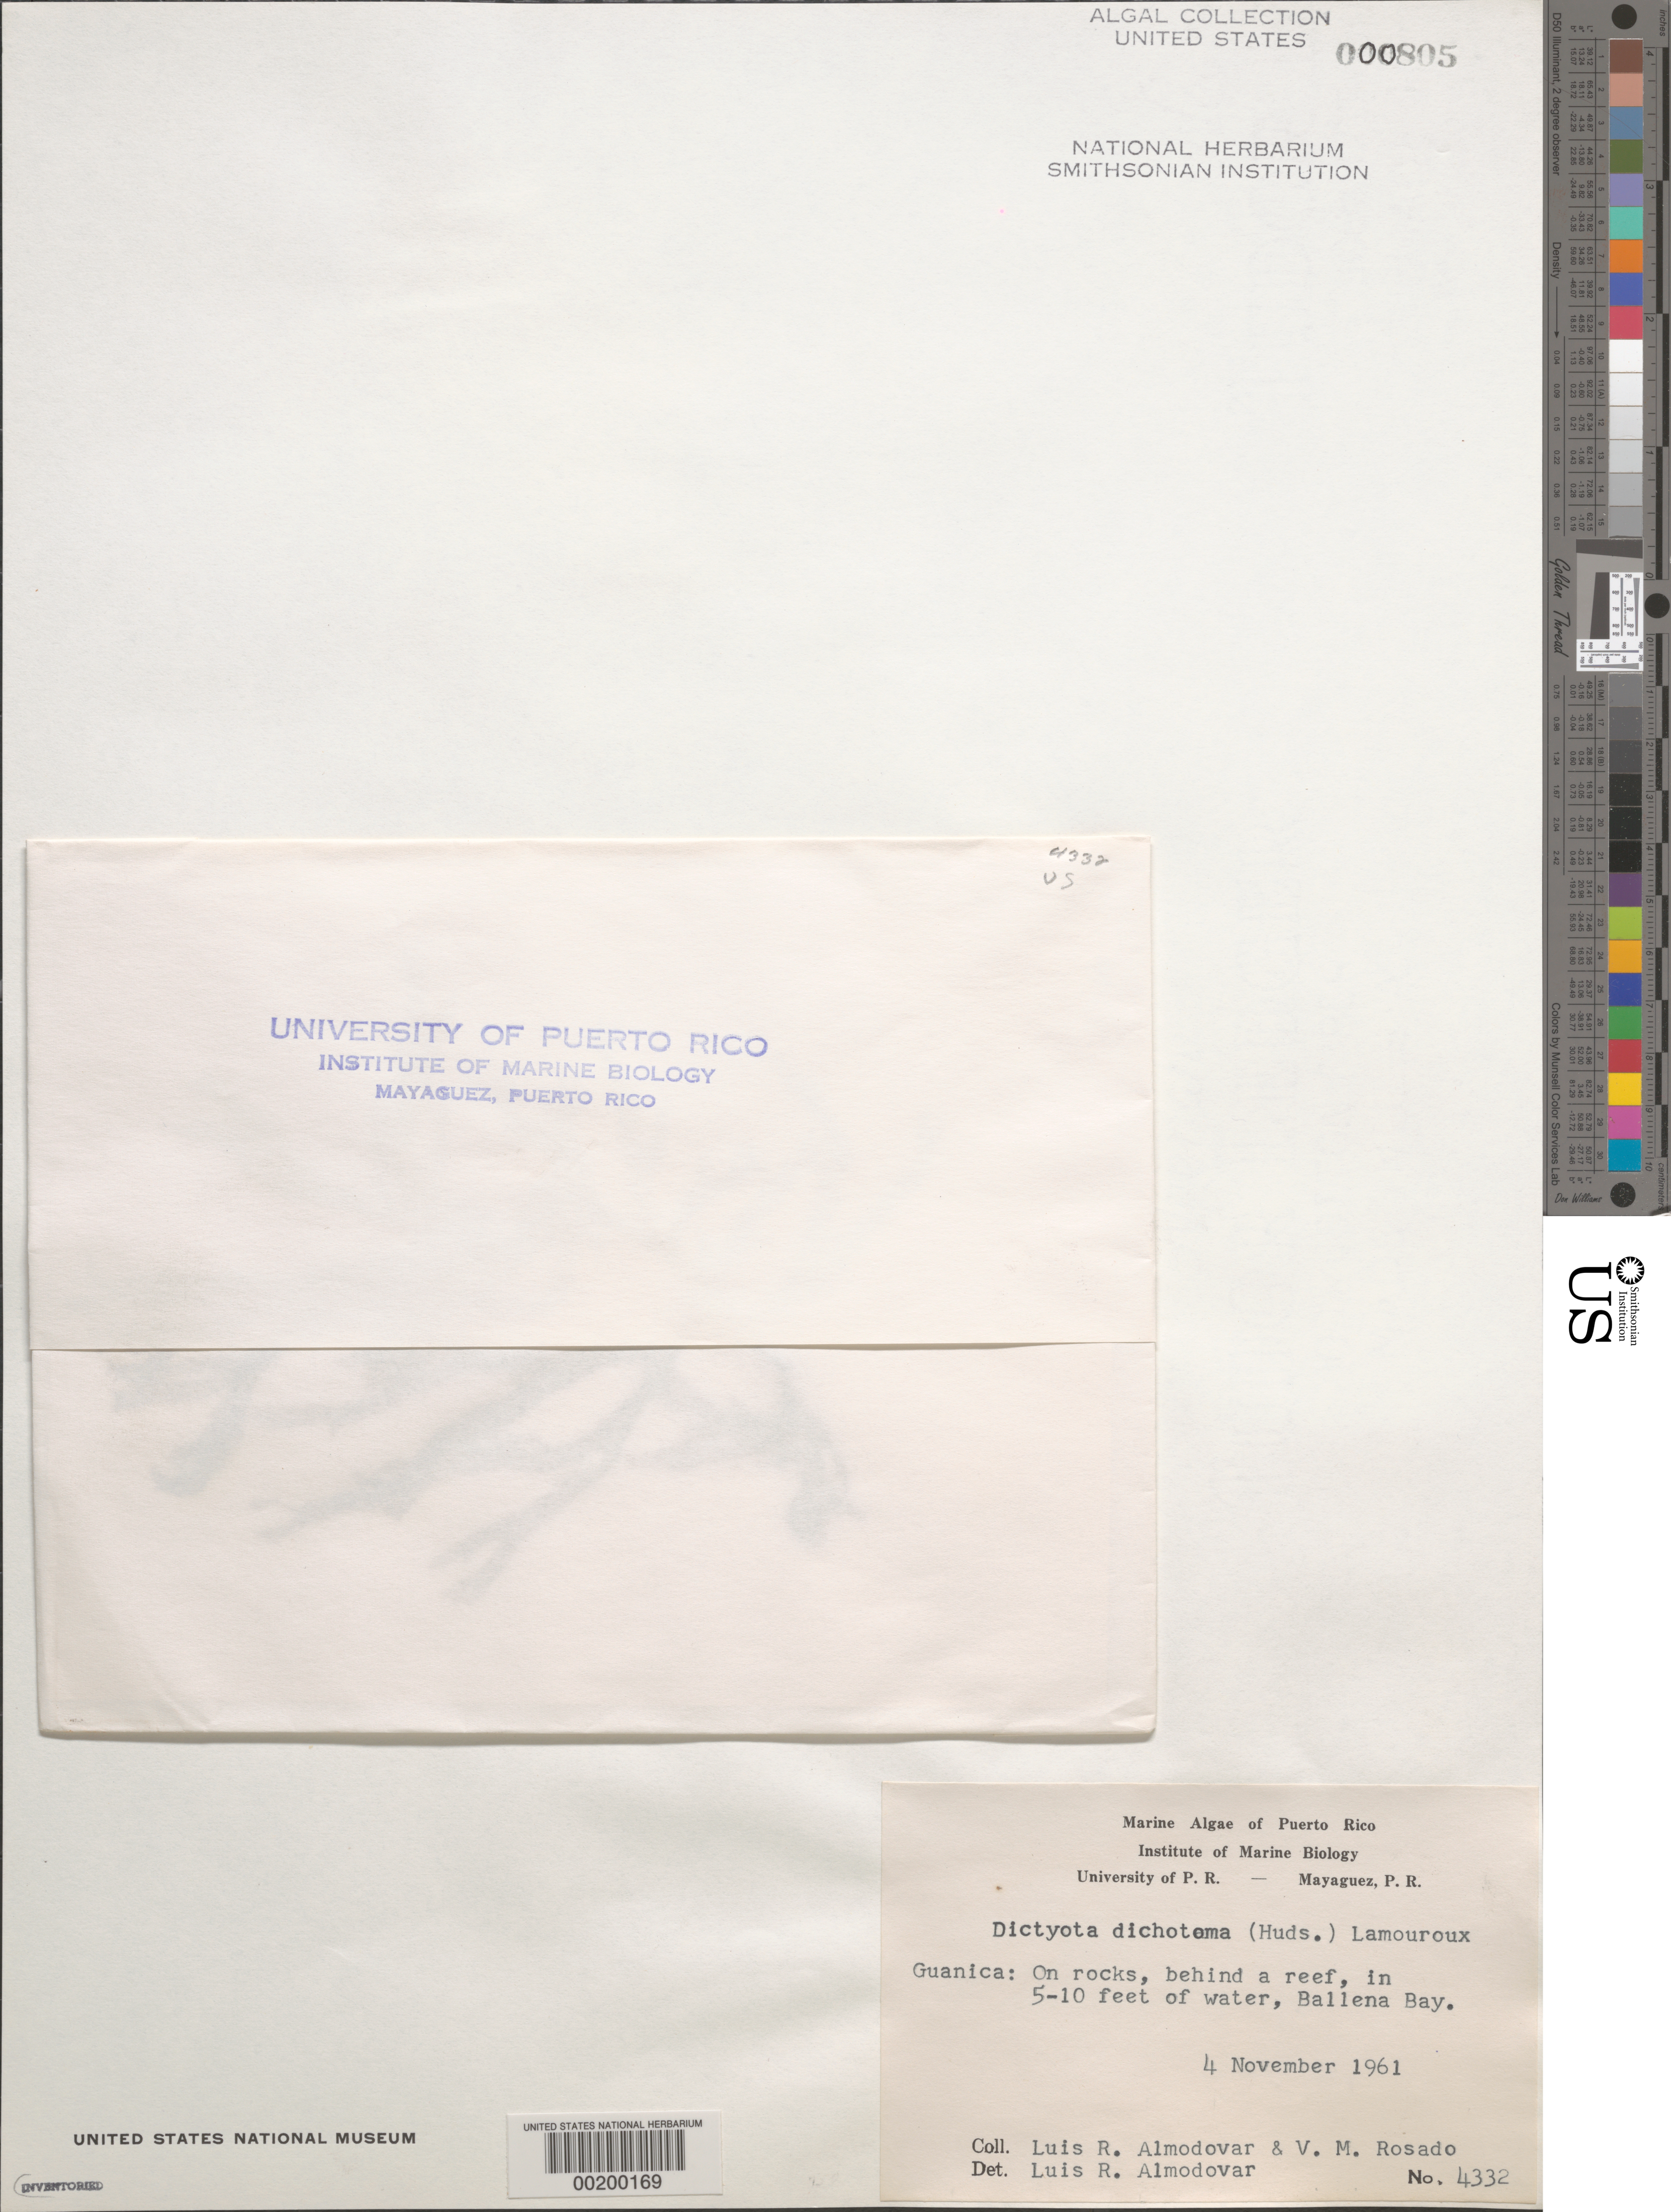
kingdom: Chromista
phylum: Ochrophyta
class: Phaeophyceae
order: Dictyotales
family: Dictyotaceae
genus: Dictyota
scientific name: Dictyota dichotoma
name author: (Huds.) J.V.Lamouroux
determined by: Almodovar, L. R.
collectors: L. Almodovar & V. Rosado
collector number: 4332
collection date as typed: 04 Nov 1961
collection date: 1961-11-04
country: Puerto Rico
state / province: Guanica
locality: Ballena bay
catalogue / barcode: US 805